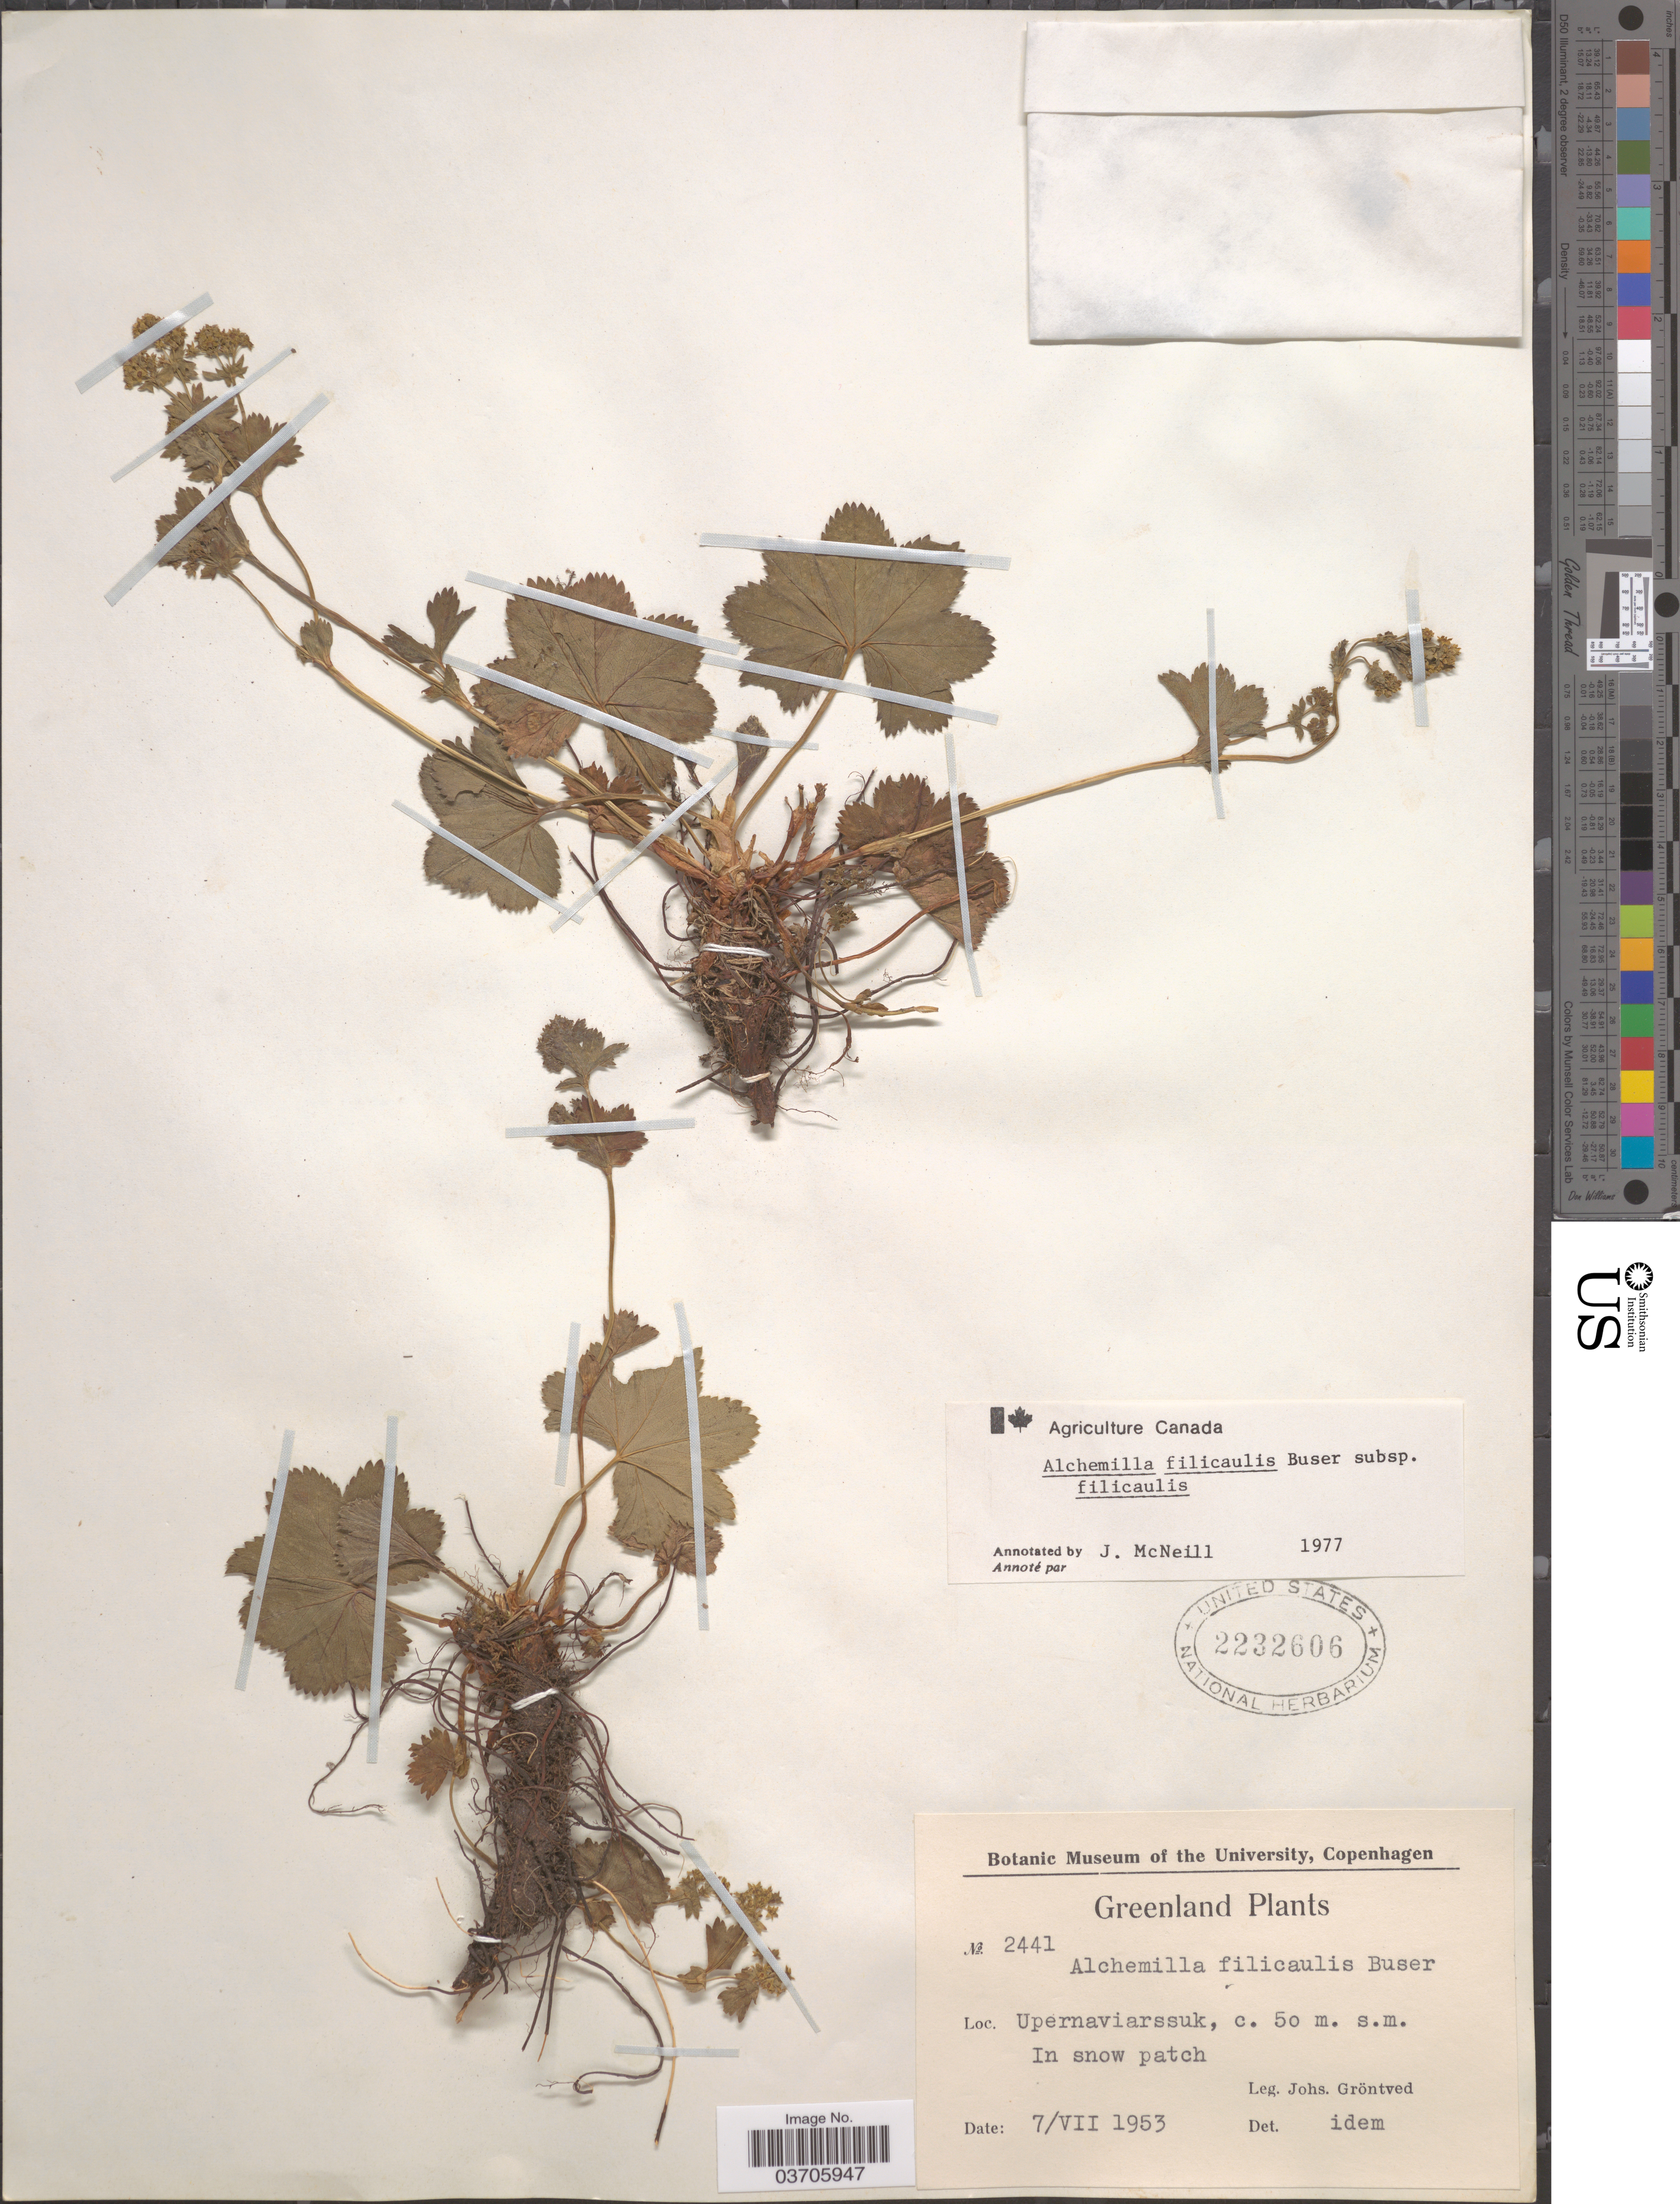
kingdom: Plantae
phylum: Tracheophyta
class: Magnoliopsida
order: Rosales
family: Rosaceae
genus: Alchemilla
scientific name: Alchemilla filicaulis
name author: Buser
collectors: J. Grøntved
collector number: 2441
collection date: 1953-07-07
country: Greenland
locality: Upernaviarssuk.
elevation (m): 50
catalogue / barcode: US 2232606